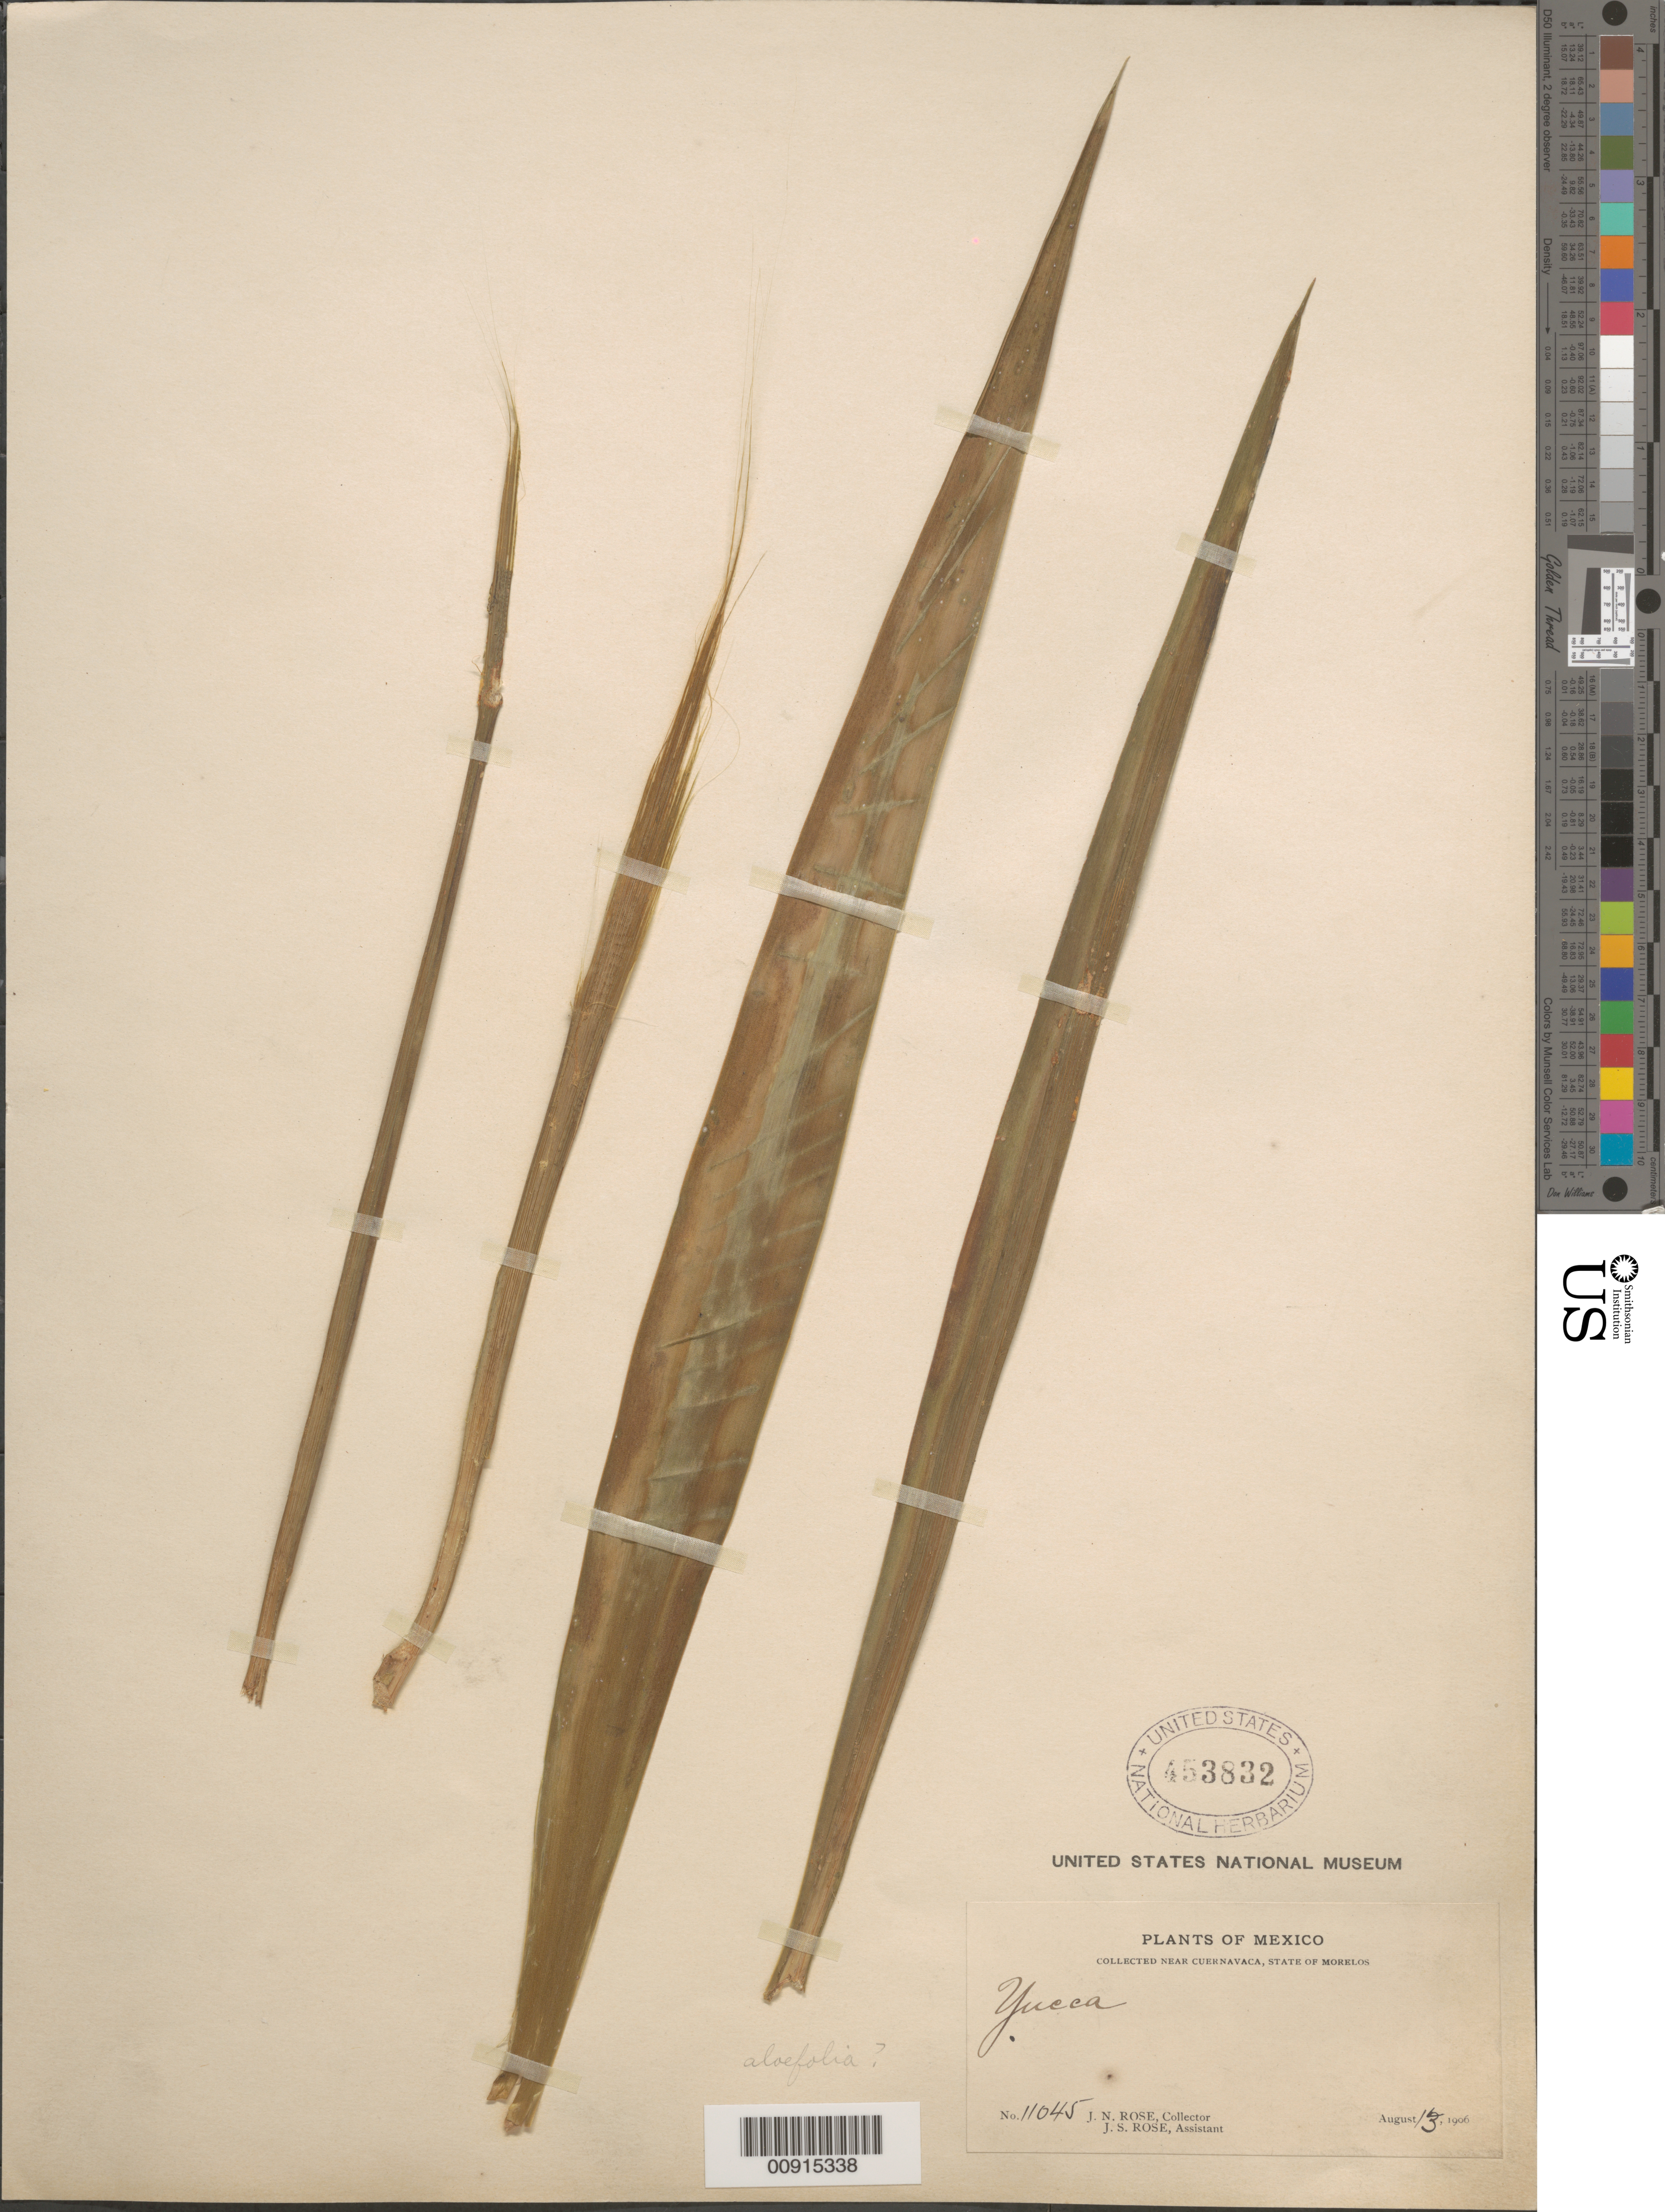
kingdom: Plantae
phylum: Tracheophyta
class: Liliopsida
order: Asparagales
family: Asparagaceae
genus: Yucca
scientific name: Yucca aloifolia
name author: L.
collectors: J. N. Rose & J. S. Rose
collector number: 11045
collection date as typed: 13 Aug 1906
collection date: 1906-08-13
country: Mexico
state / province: Morelos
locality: Near Cuernavaca, State of Morelos.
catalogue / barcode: US 453832